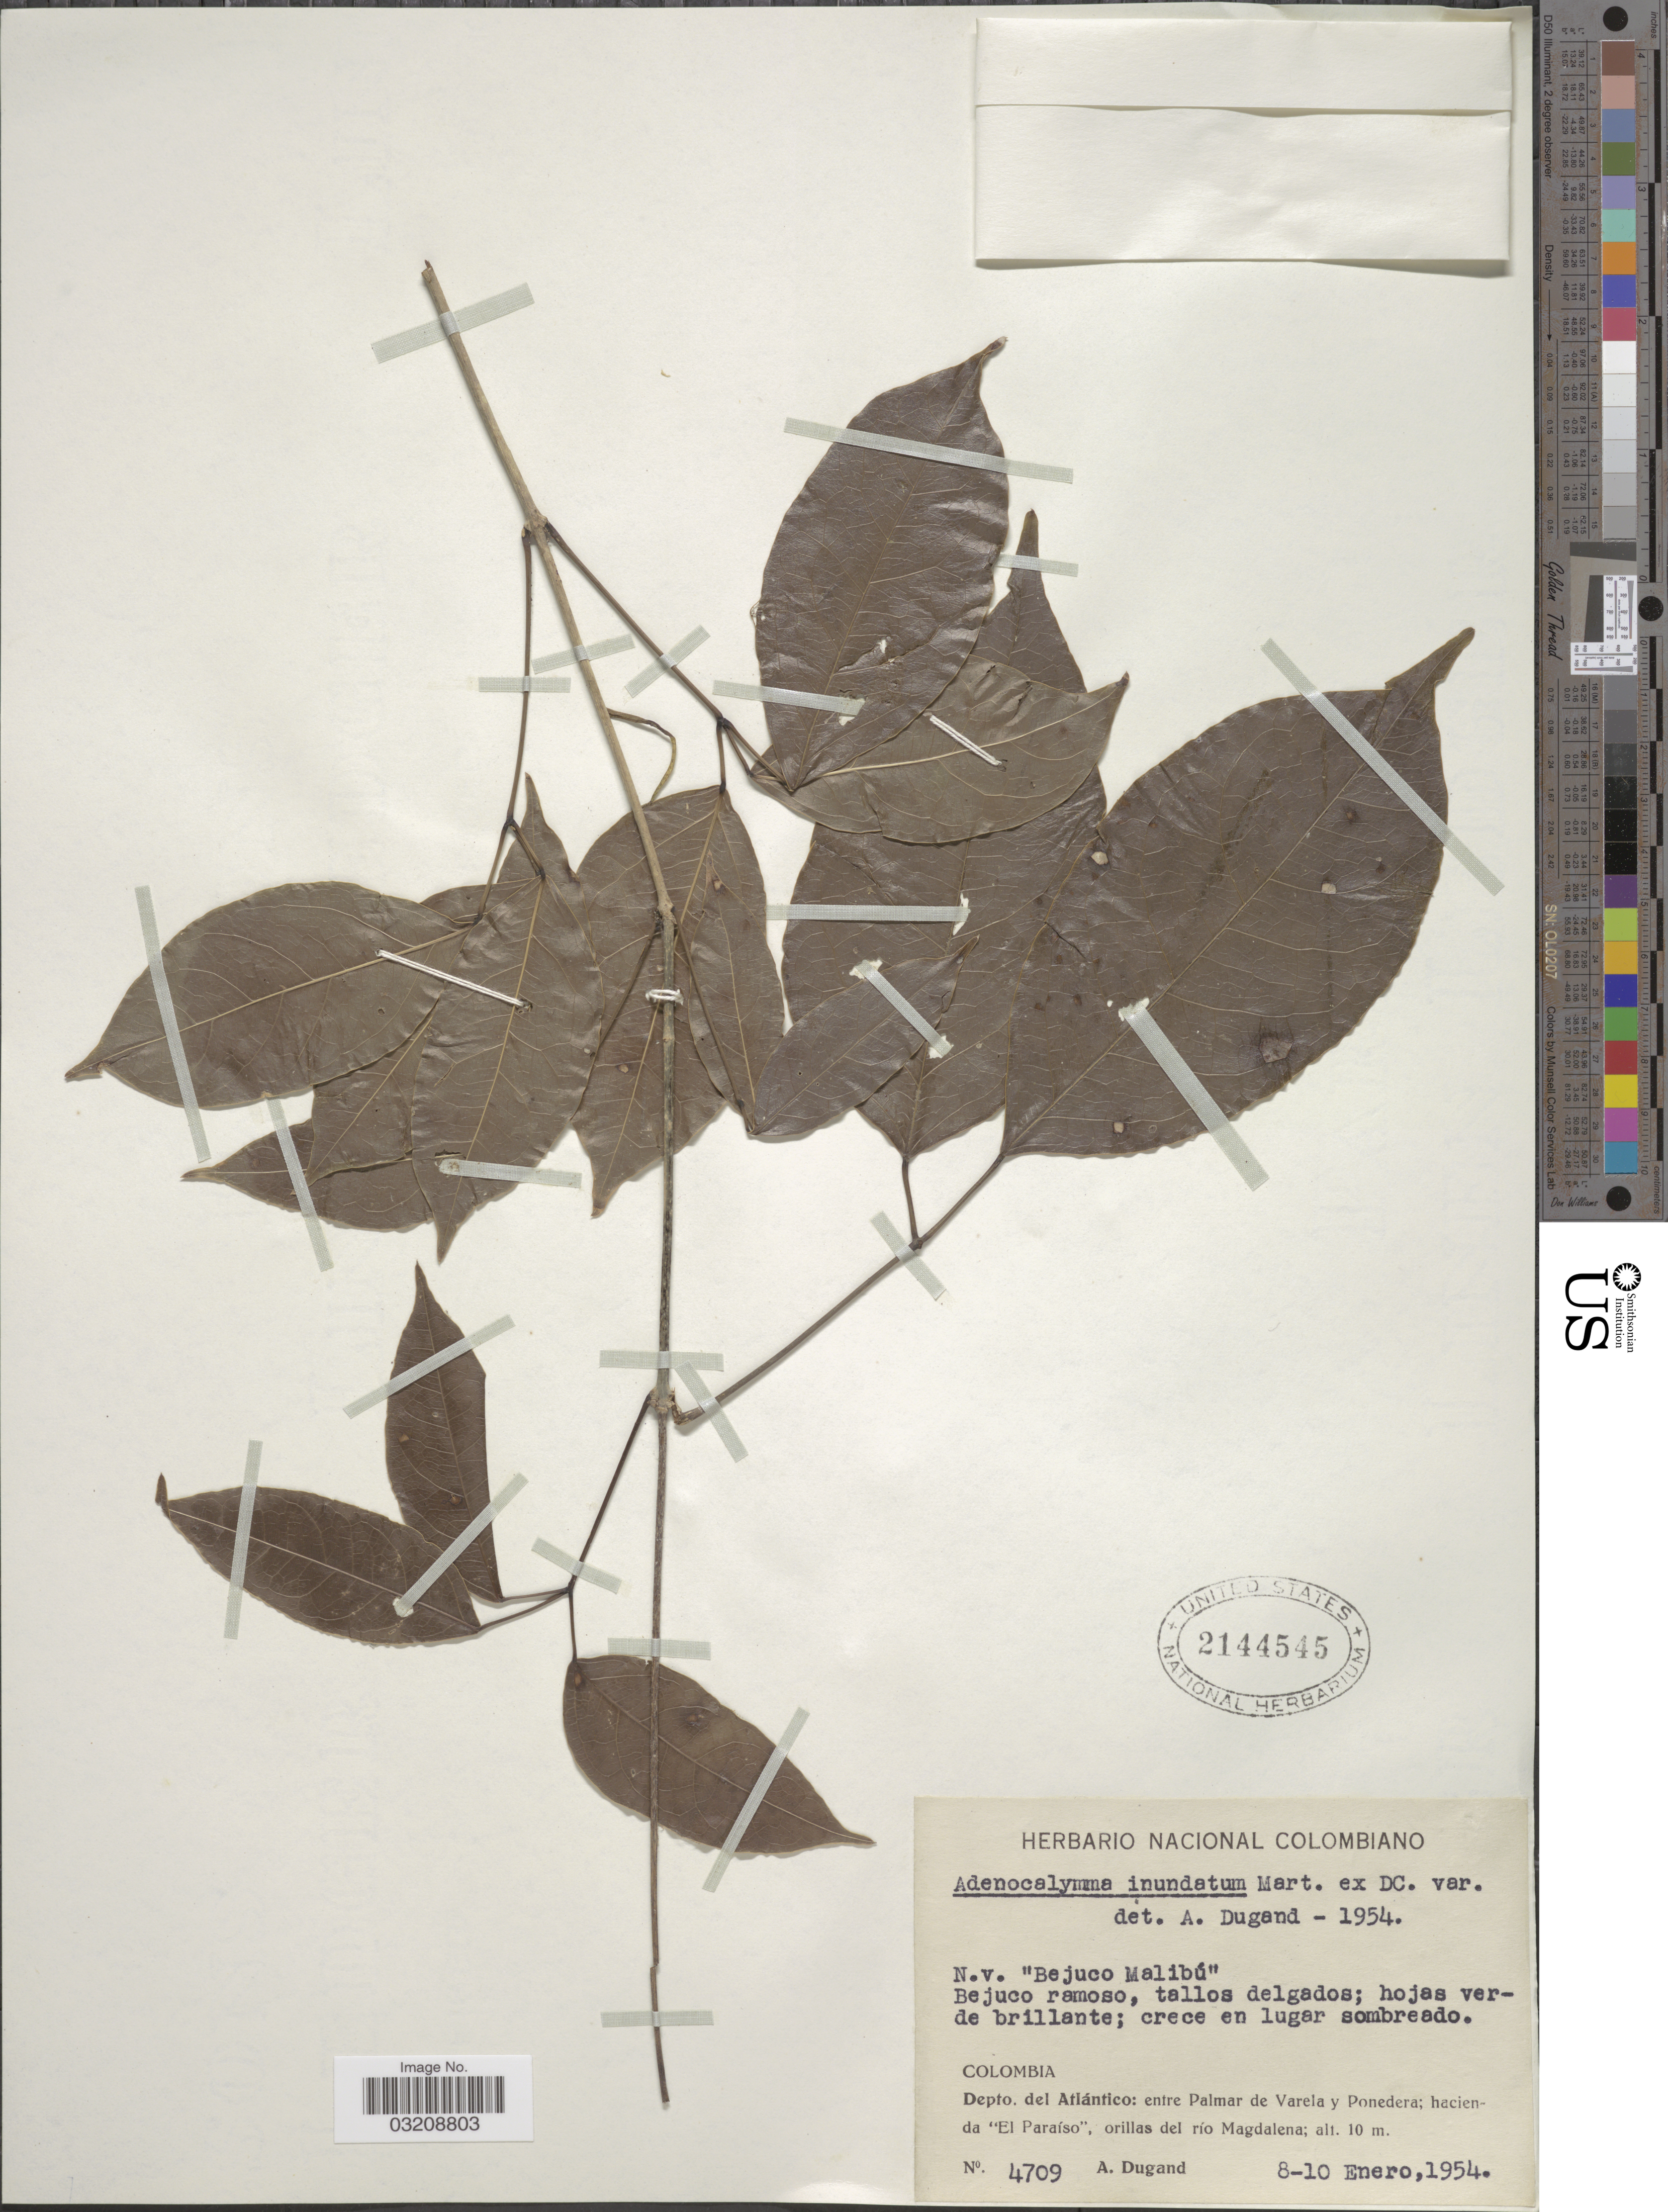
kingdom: Plantae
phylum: Tracheophyta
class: Magnoliopsida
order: Lamiales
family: Bignoniaceae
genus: Adenocalymma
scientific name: Adenocalymma inundatum var. inundatum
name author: Mart. ex DC.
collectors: A. Dugand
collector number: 4709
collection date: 1954-01-08/1954-01-10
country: Colombia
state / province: Atlántico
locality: Depto. del Atlántico: entre Palmar de Varela y Ponedera; hacienda "El Paraíso", orillas del río Magdalena.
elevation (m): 10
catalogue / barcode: US 2144545